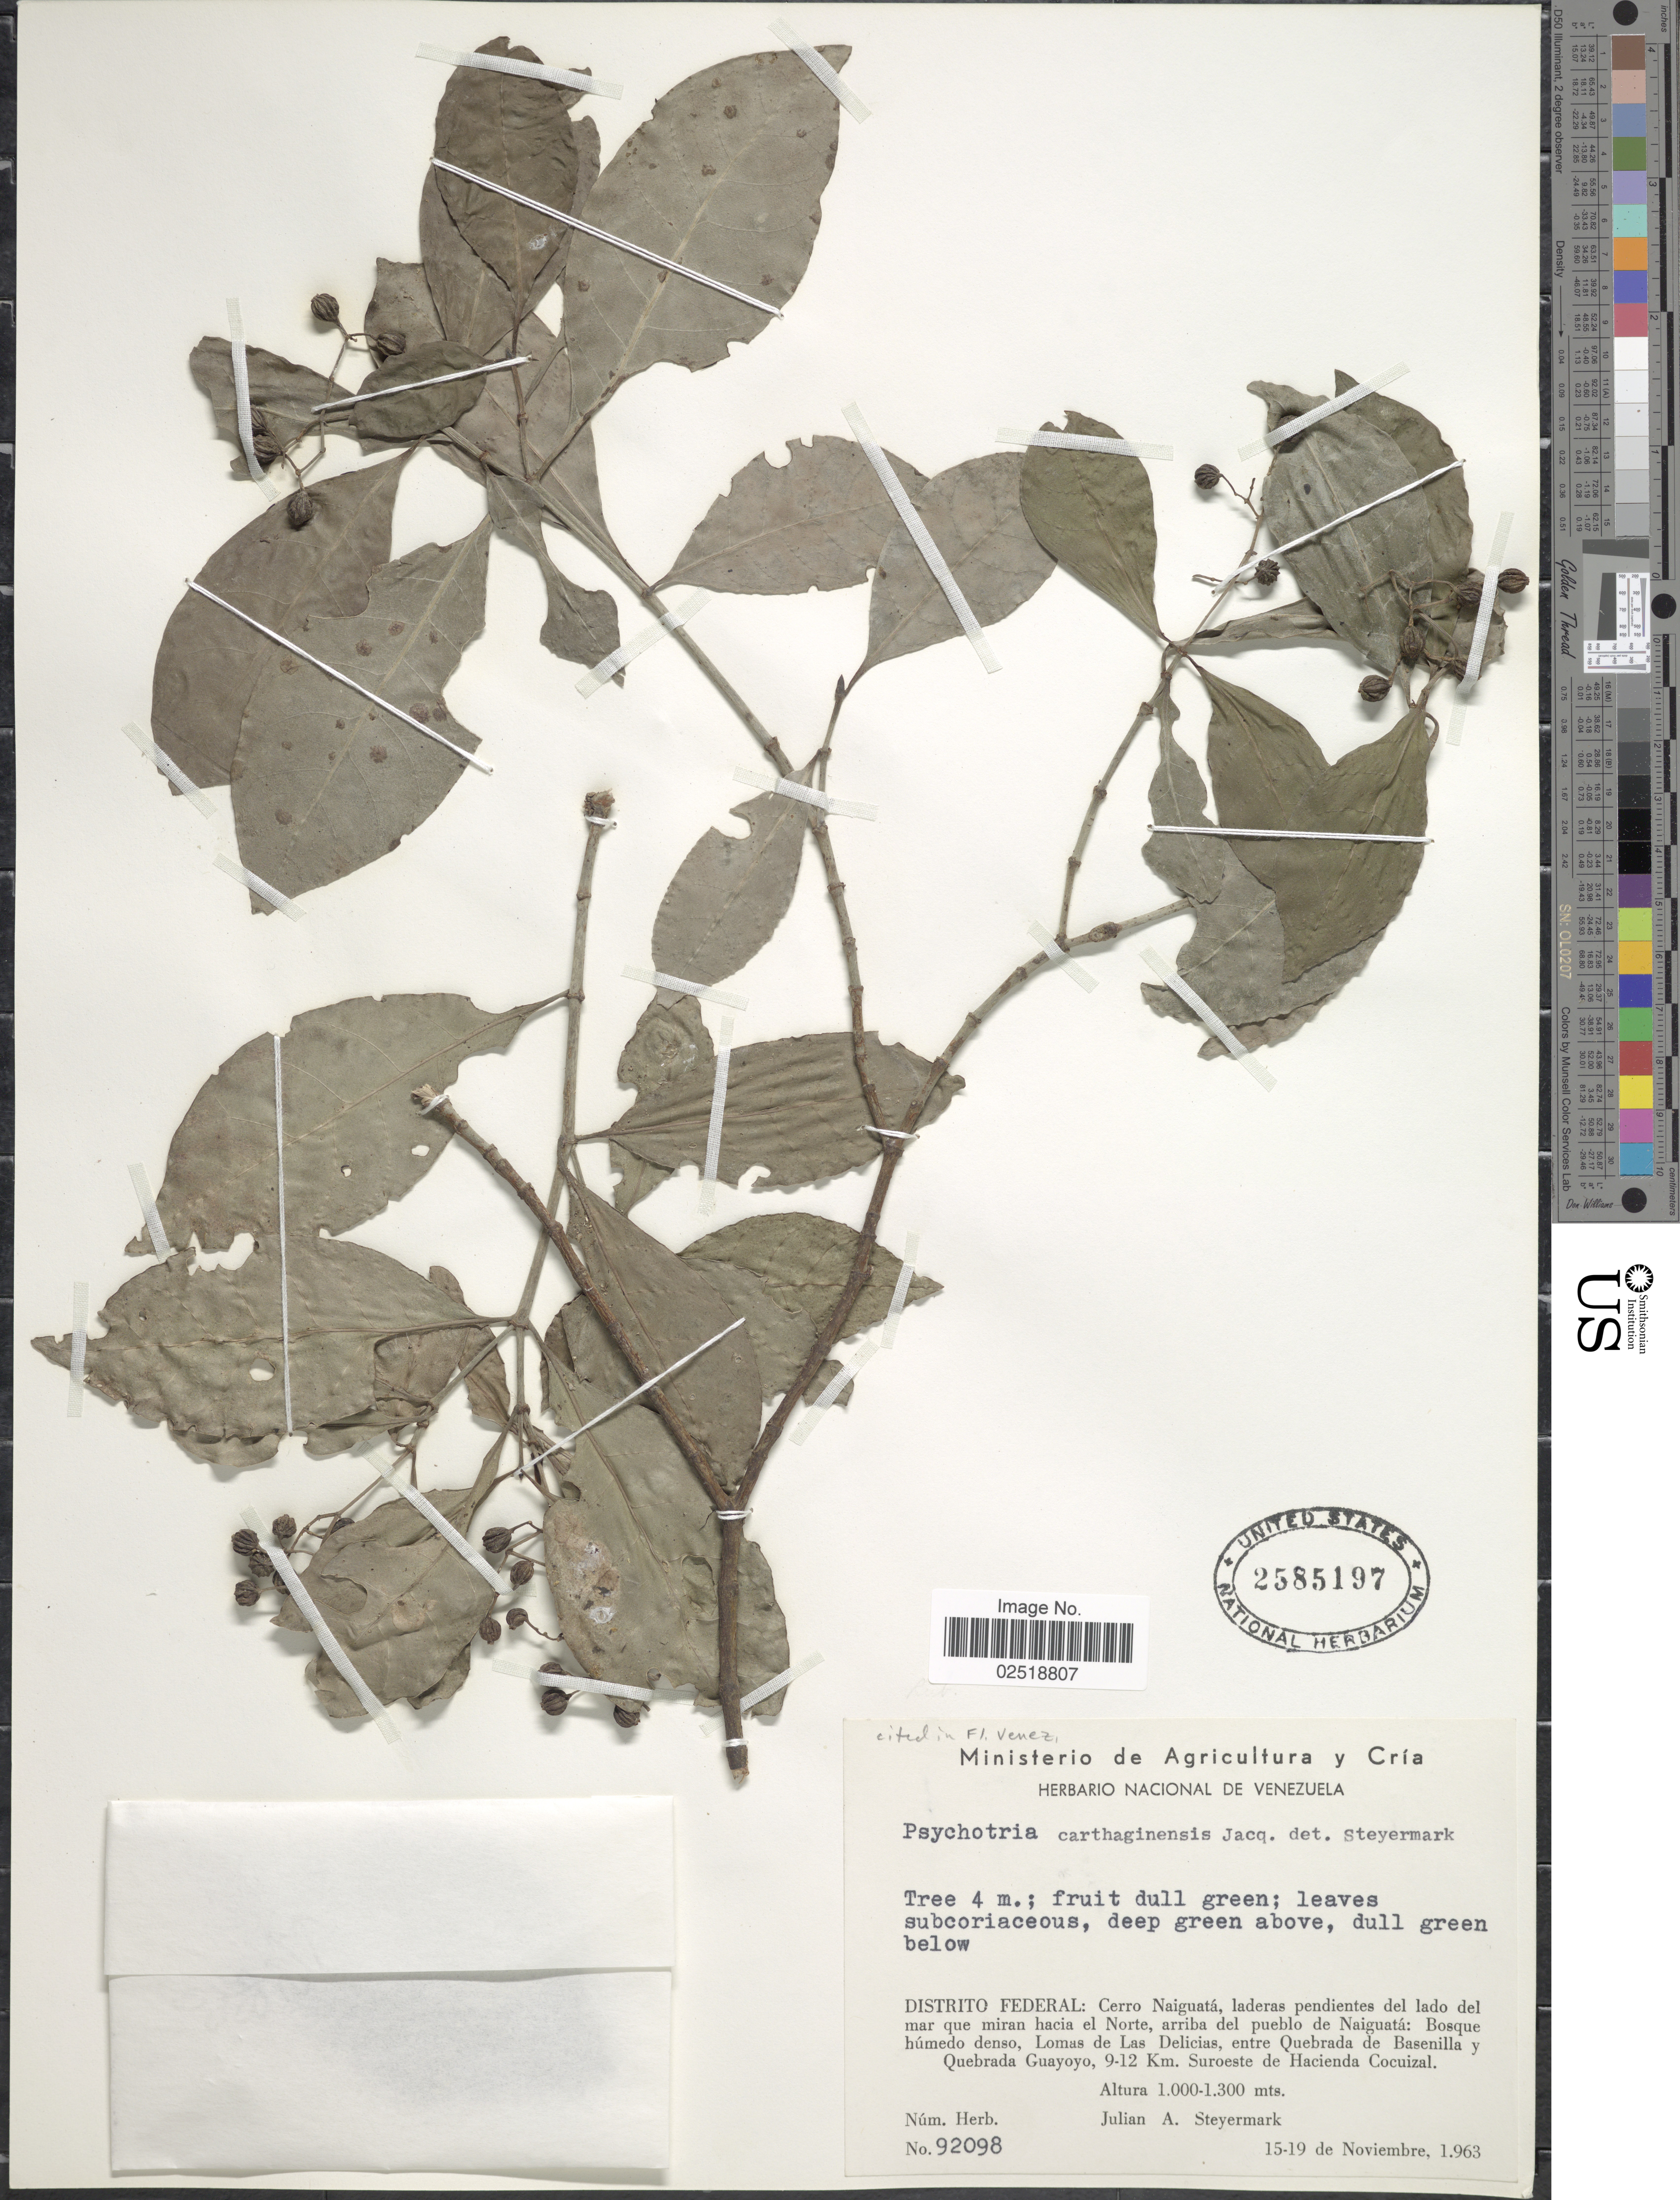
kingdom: Plantae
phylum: Tracheophyta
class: Magnoliopsida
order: Gentianales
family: Rubiaceae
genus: Psychotria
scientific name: Psychotria carthagenensis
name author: Jacq.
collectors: J. Steyermark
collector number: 92098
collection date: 1963-11-15/1963-11-19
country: Venezuela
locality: Distrito Federal: Cerro Naiguatá, laderas pendientes del lado del mar que miran hacia el Norte, arriba del pueblo de Naiguatá: Bosque húmedo denso, Lomas de Las Delicias, entre Quebrada de Basenilla y Quebrada Guayoyo, 9-12 Km Suroeste de Hacienda Cocuizal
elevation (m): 1000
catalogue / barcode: US 2585197